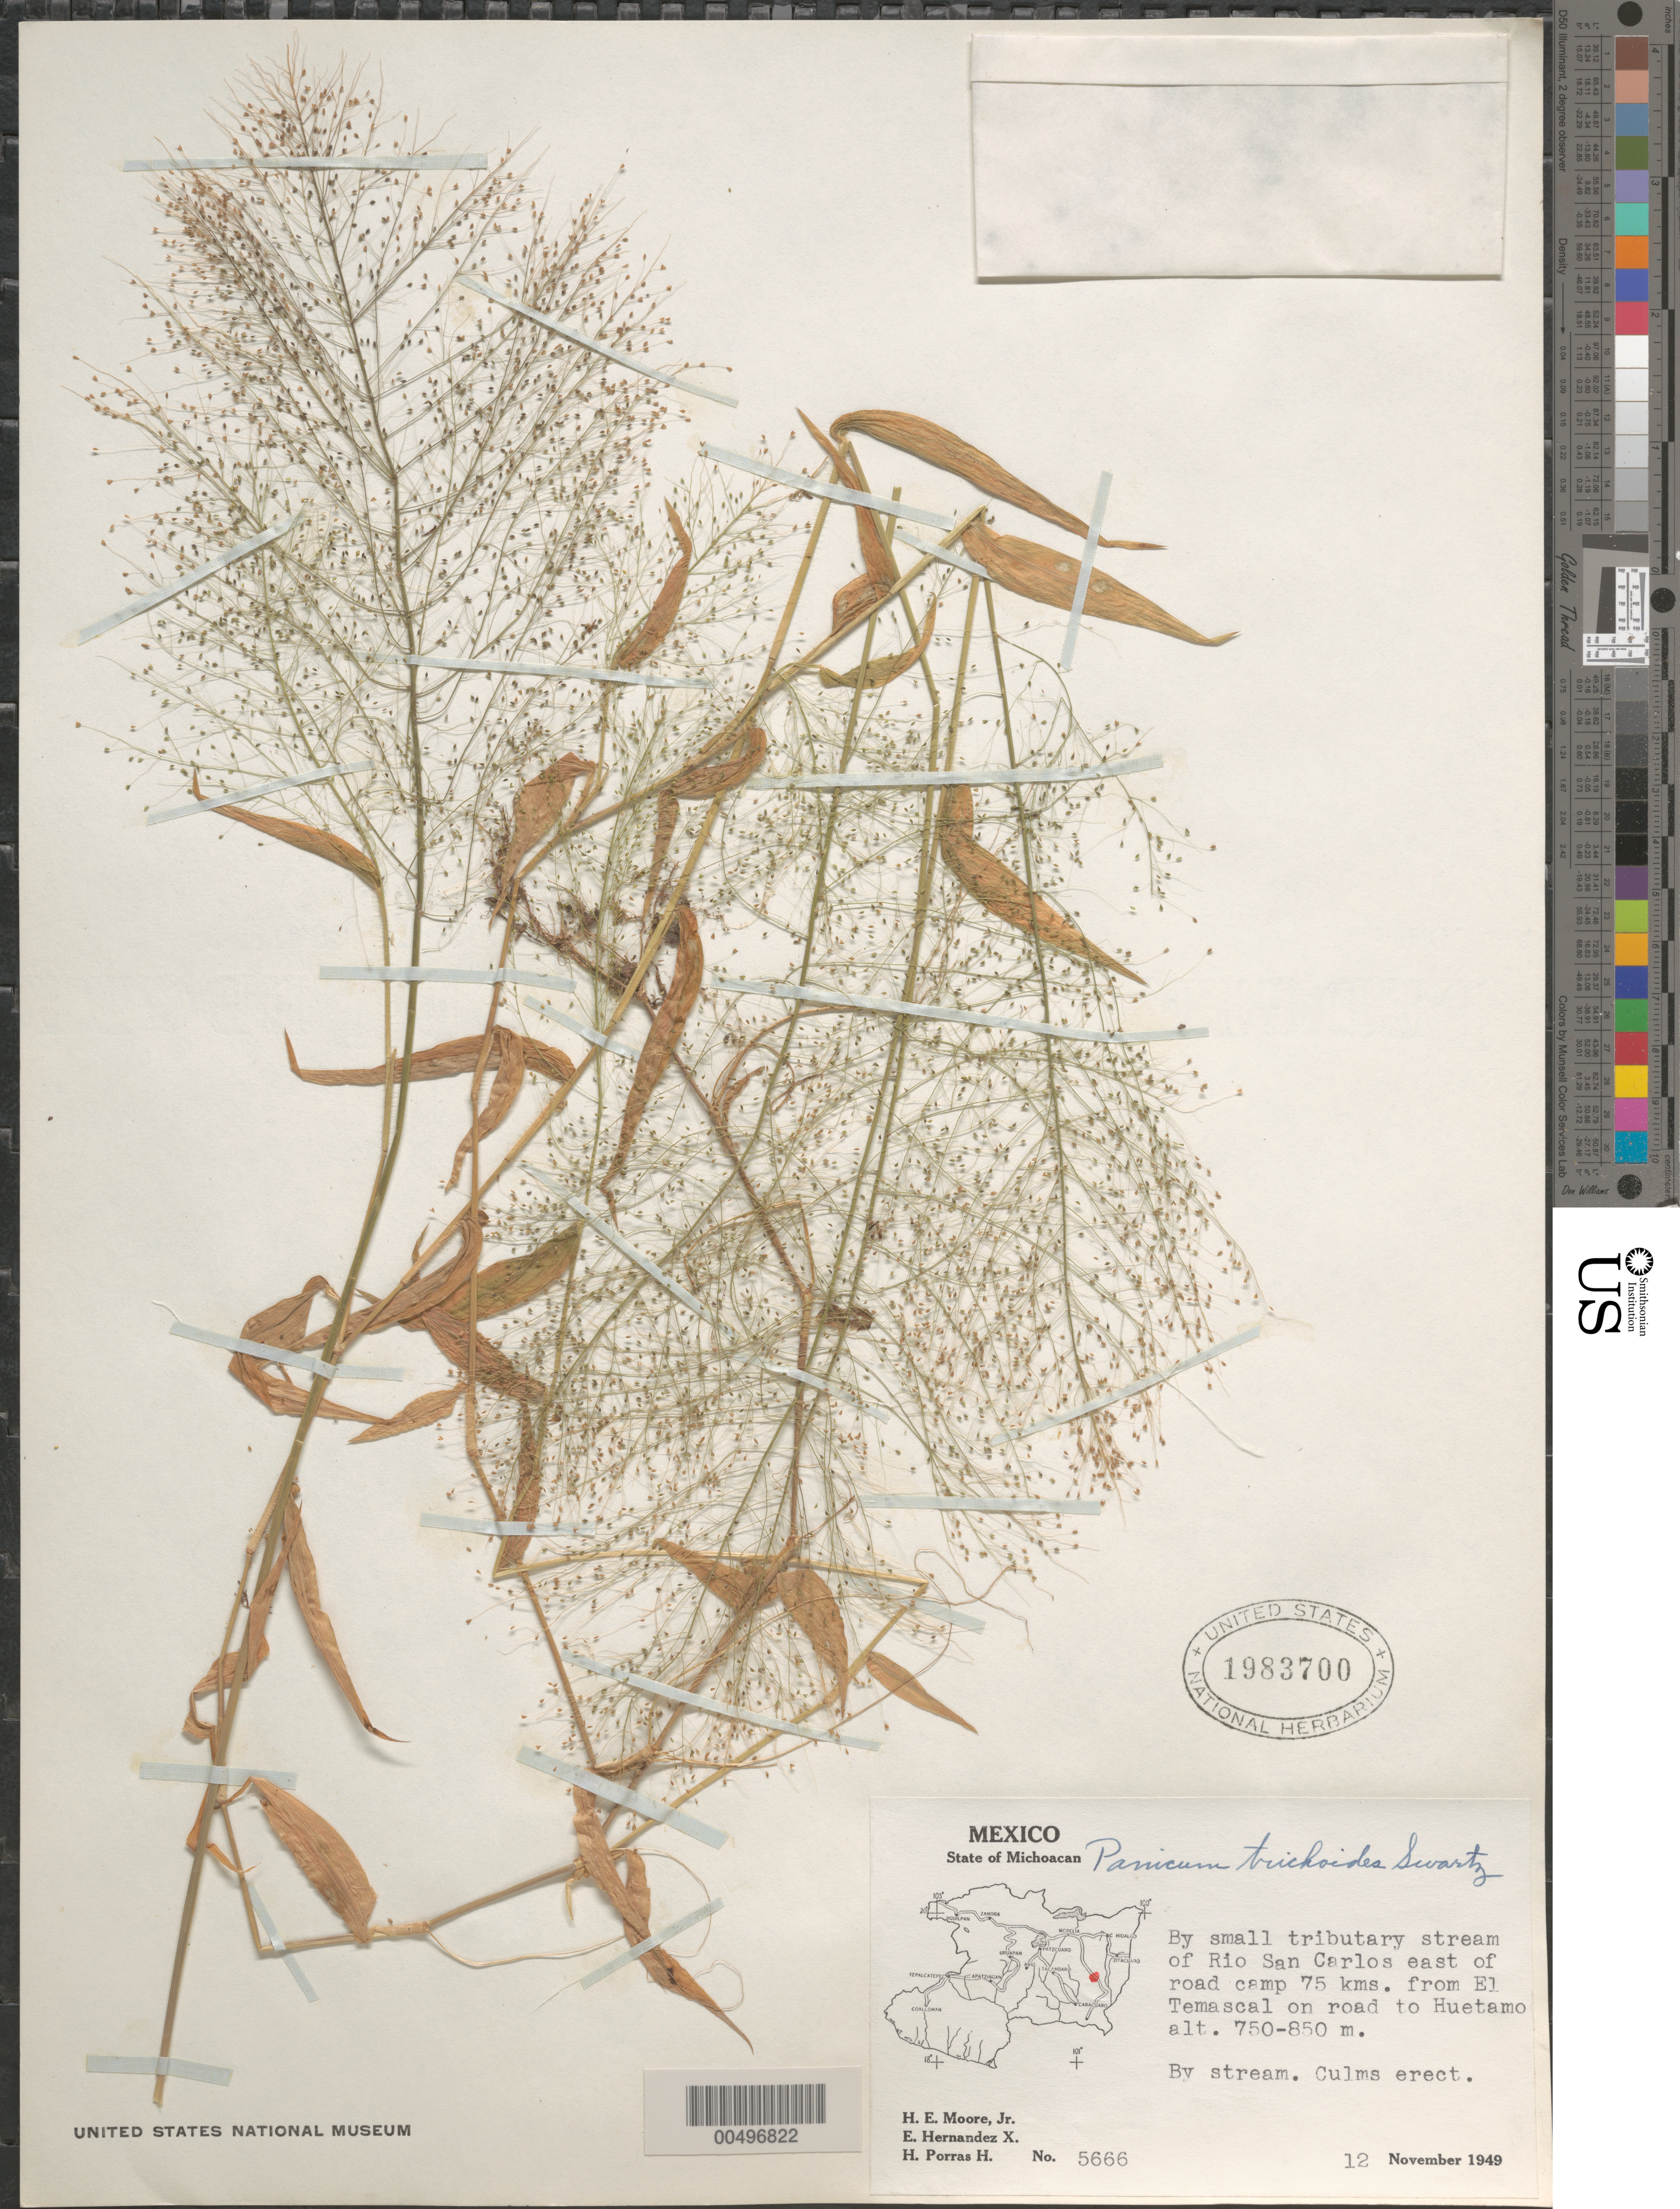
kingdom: Plantae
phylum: Tracheophyta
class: Liliopsida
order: Poales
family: Poaceae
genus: Panicum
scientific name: Panicum trichoides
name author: Sw.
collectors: H. E. Moore, E. I. Hernández-X. & H. Porras-H.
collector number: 5666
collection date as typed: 12 Nov 1949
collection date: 1949-11-12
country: Mexico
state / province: Michoacán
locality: By small tributary stream of Rio San Carlos E of rd camp 75 km from El Temascal on rd to Huetamo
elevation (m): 750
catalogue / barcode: US 1983700